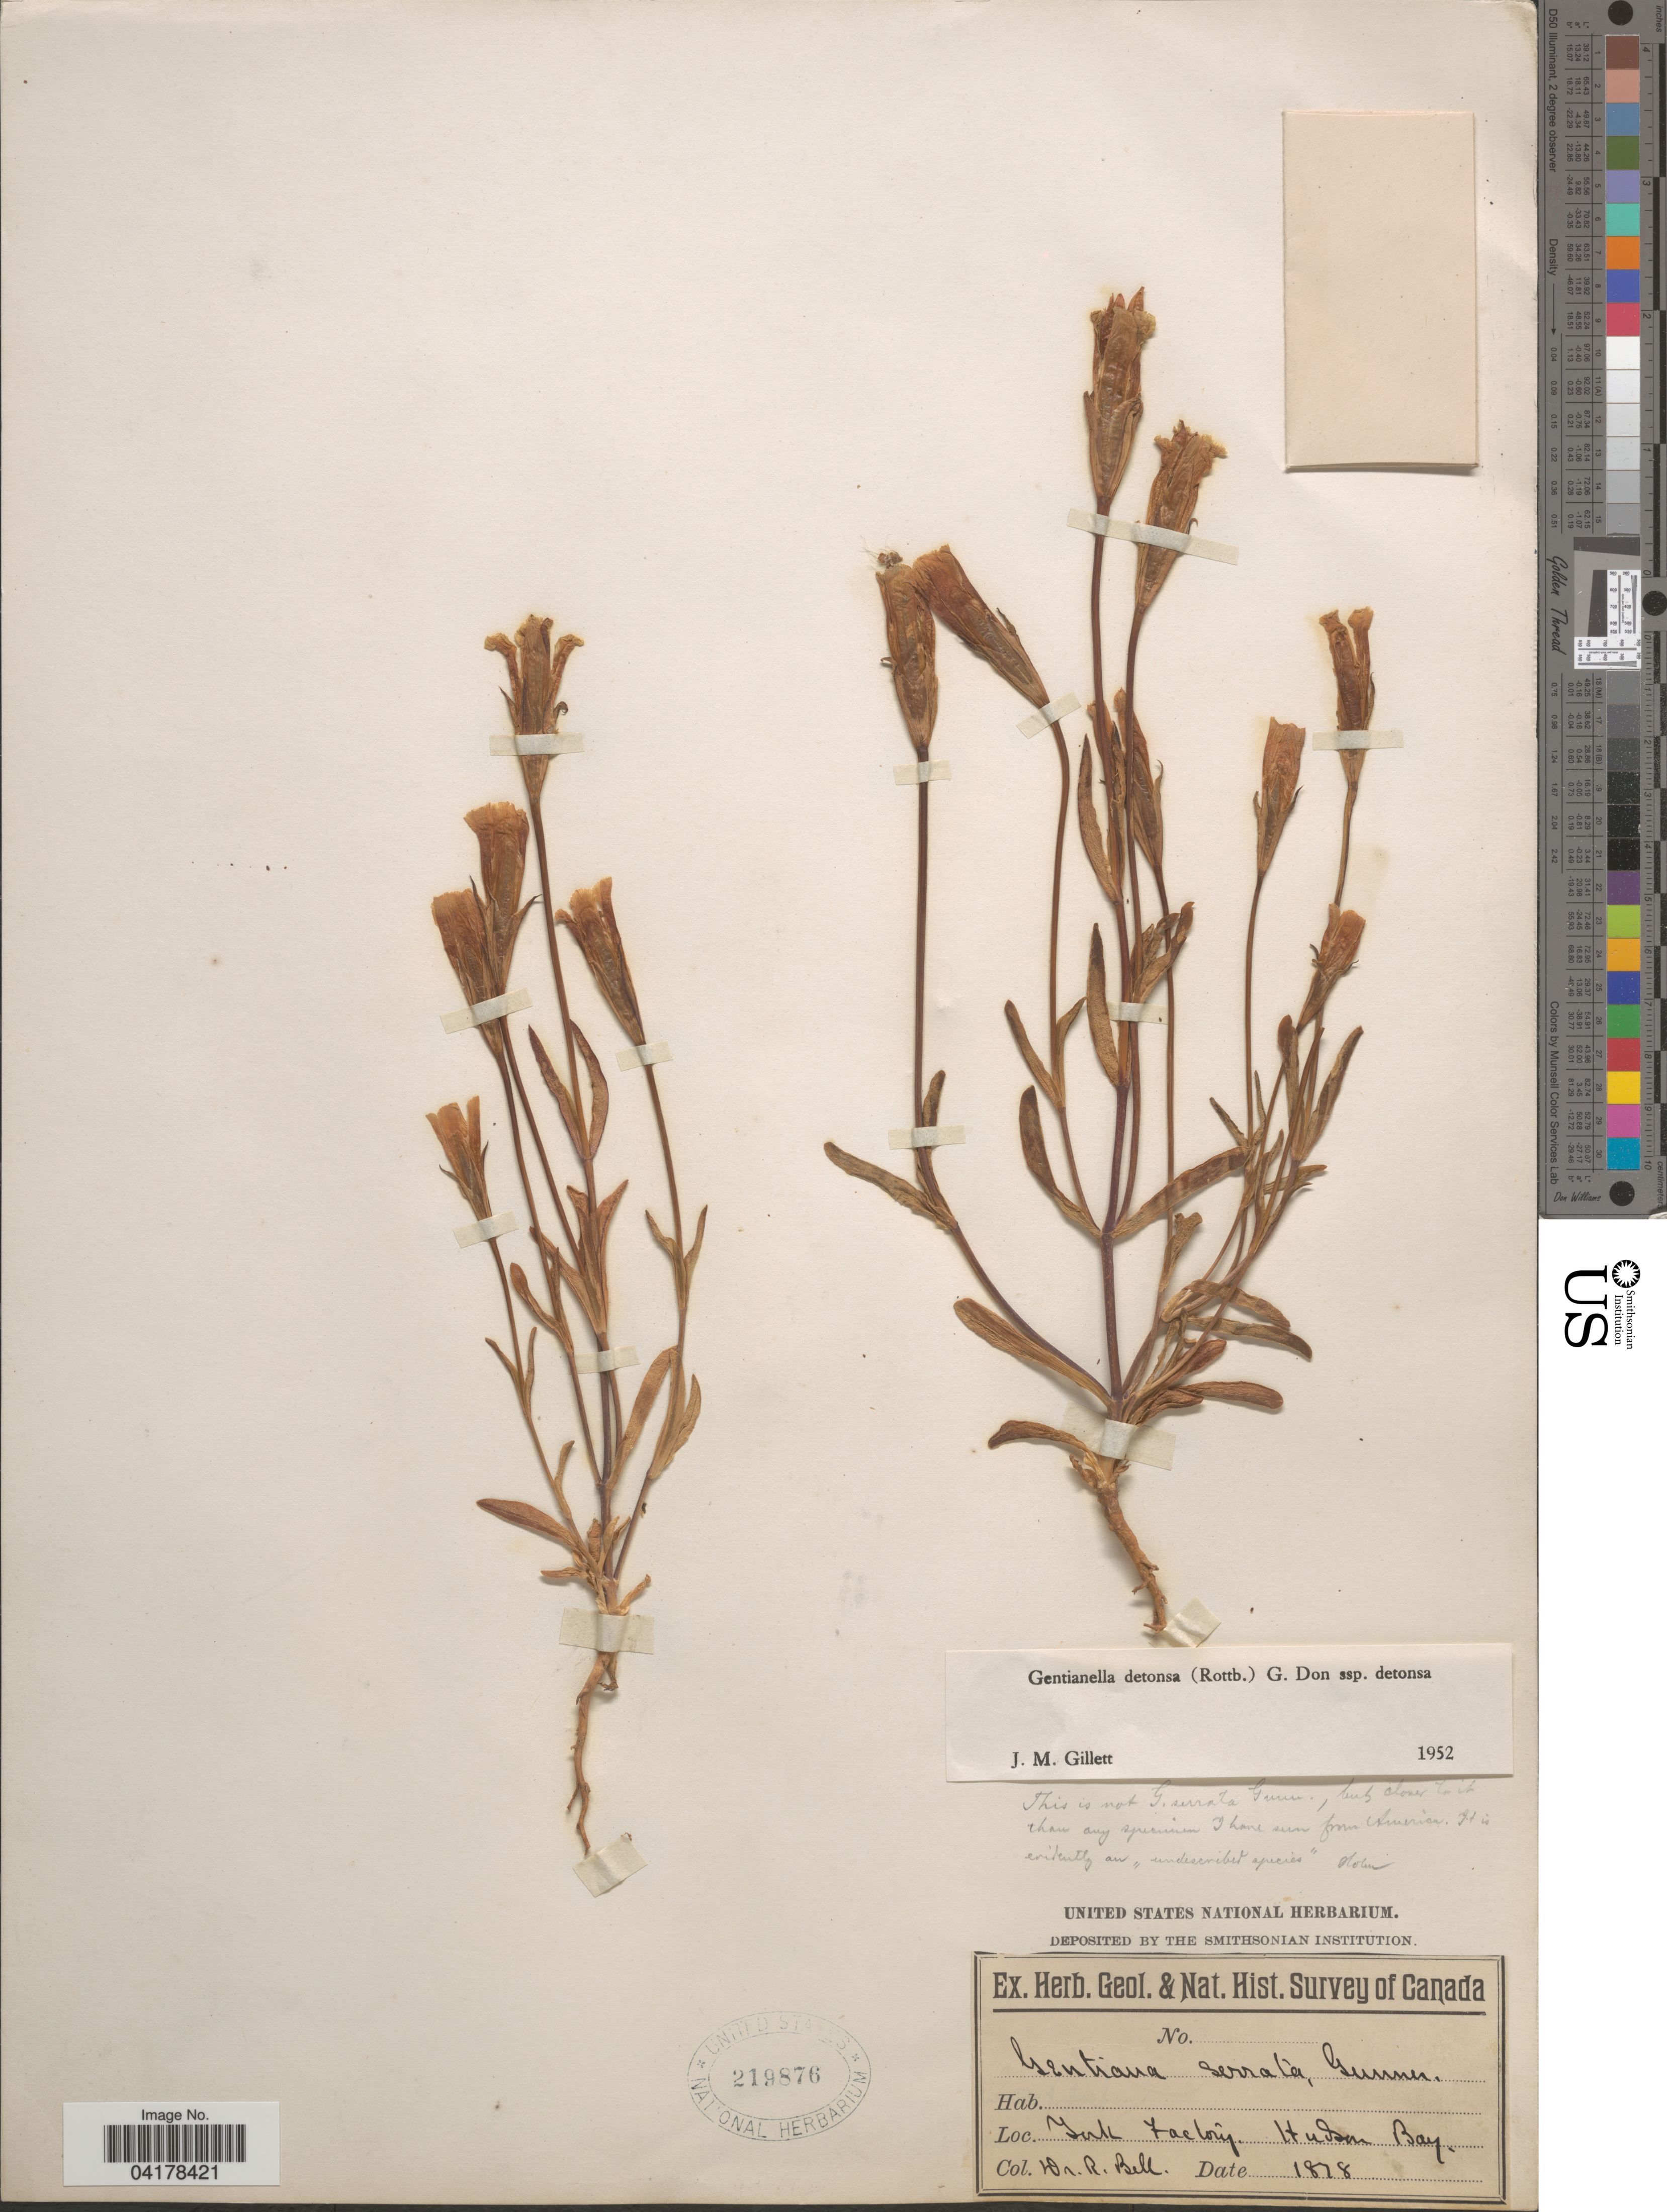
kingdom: Plantae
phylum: Tracheophyta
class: Magnoliopsida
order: Gentianales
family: Gentianaceae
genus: Gentianella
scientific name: Gentianella detonsa subsp. detonsa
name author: (Rottb.) G. Don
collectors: C. R. Bell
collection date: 1878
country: Canada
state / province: Manitoba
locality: Geol. & Nat. Hist. Survey of Canada. York Factory. Hudson Bay.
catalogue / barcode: US 219876